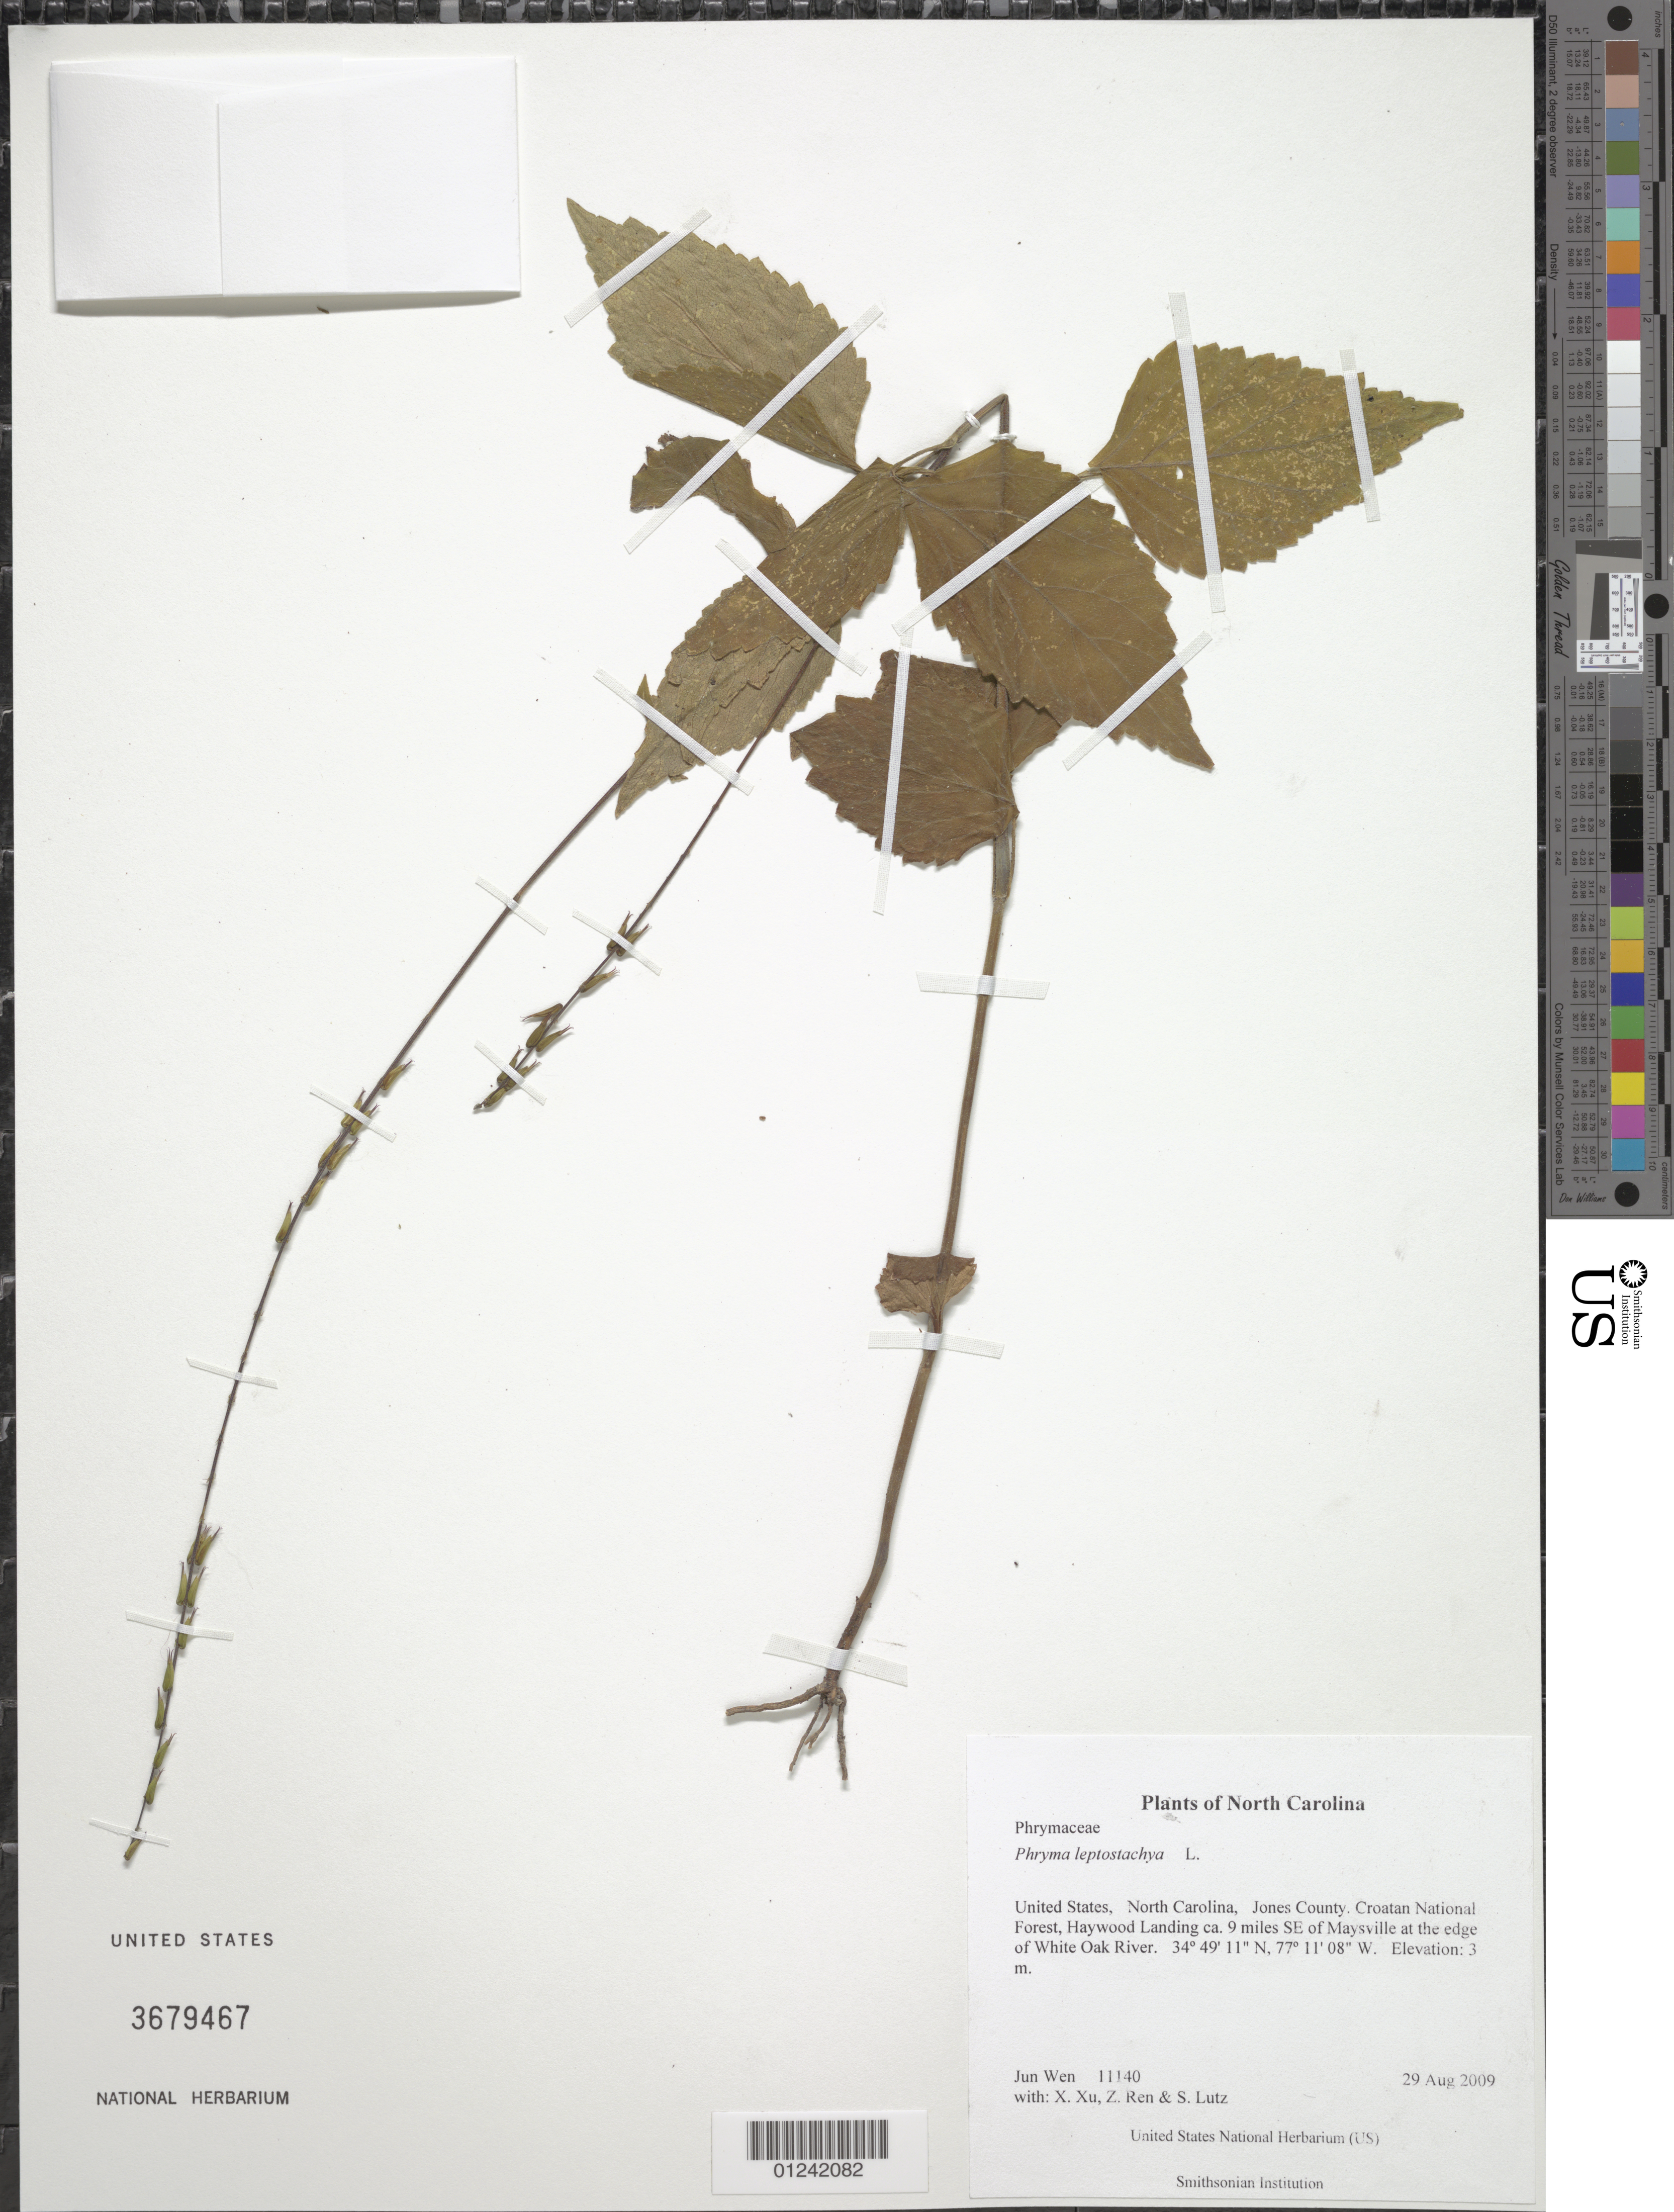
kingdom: Plantae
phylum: Tracheophyta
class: Magnoliopsida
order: Lamiales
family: Phrymaceae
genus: Phryma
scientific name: Phryma leptostachya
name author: L.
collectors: J. Wen, X. Xu, Z. Ren & S. Lutz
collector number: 11140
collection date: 2009-08-29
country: United States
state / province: North Carolina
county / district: Jones County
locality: Croatan National Forest, Haywood Landing ca. 9 miles SE of Maysville at the edge of White Oak River.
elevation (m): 3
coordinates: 34 49 11.2 N, 77 11 08.5 W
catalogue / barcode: US 3679467